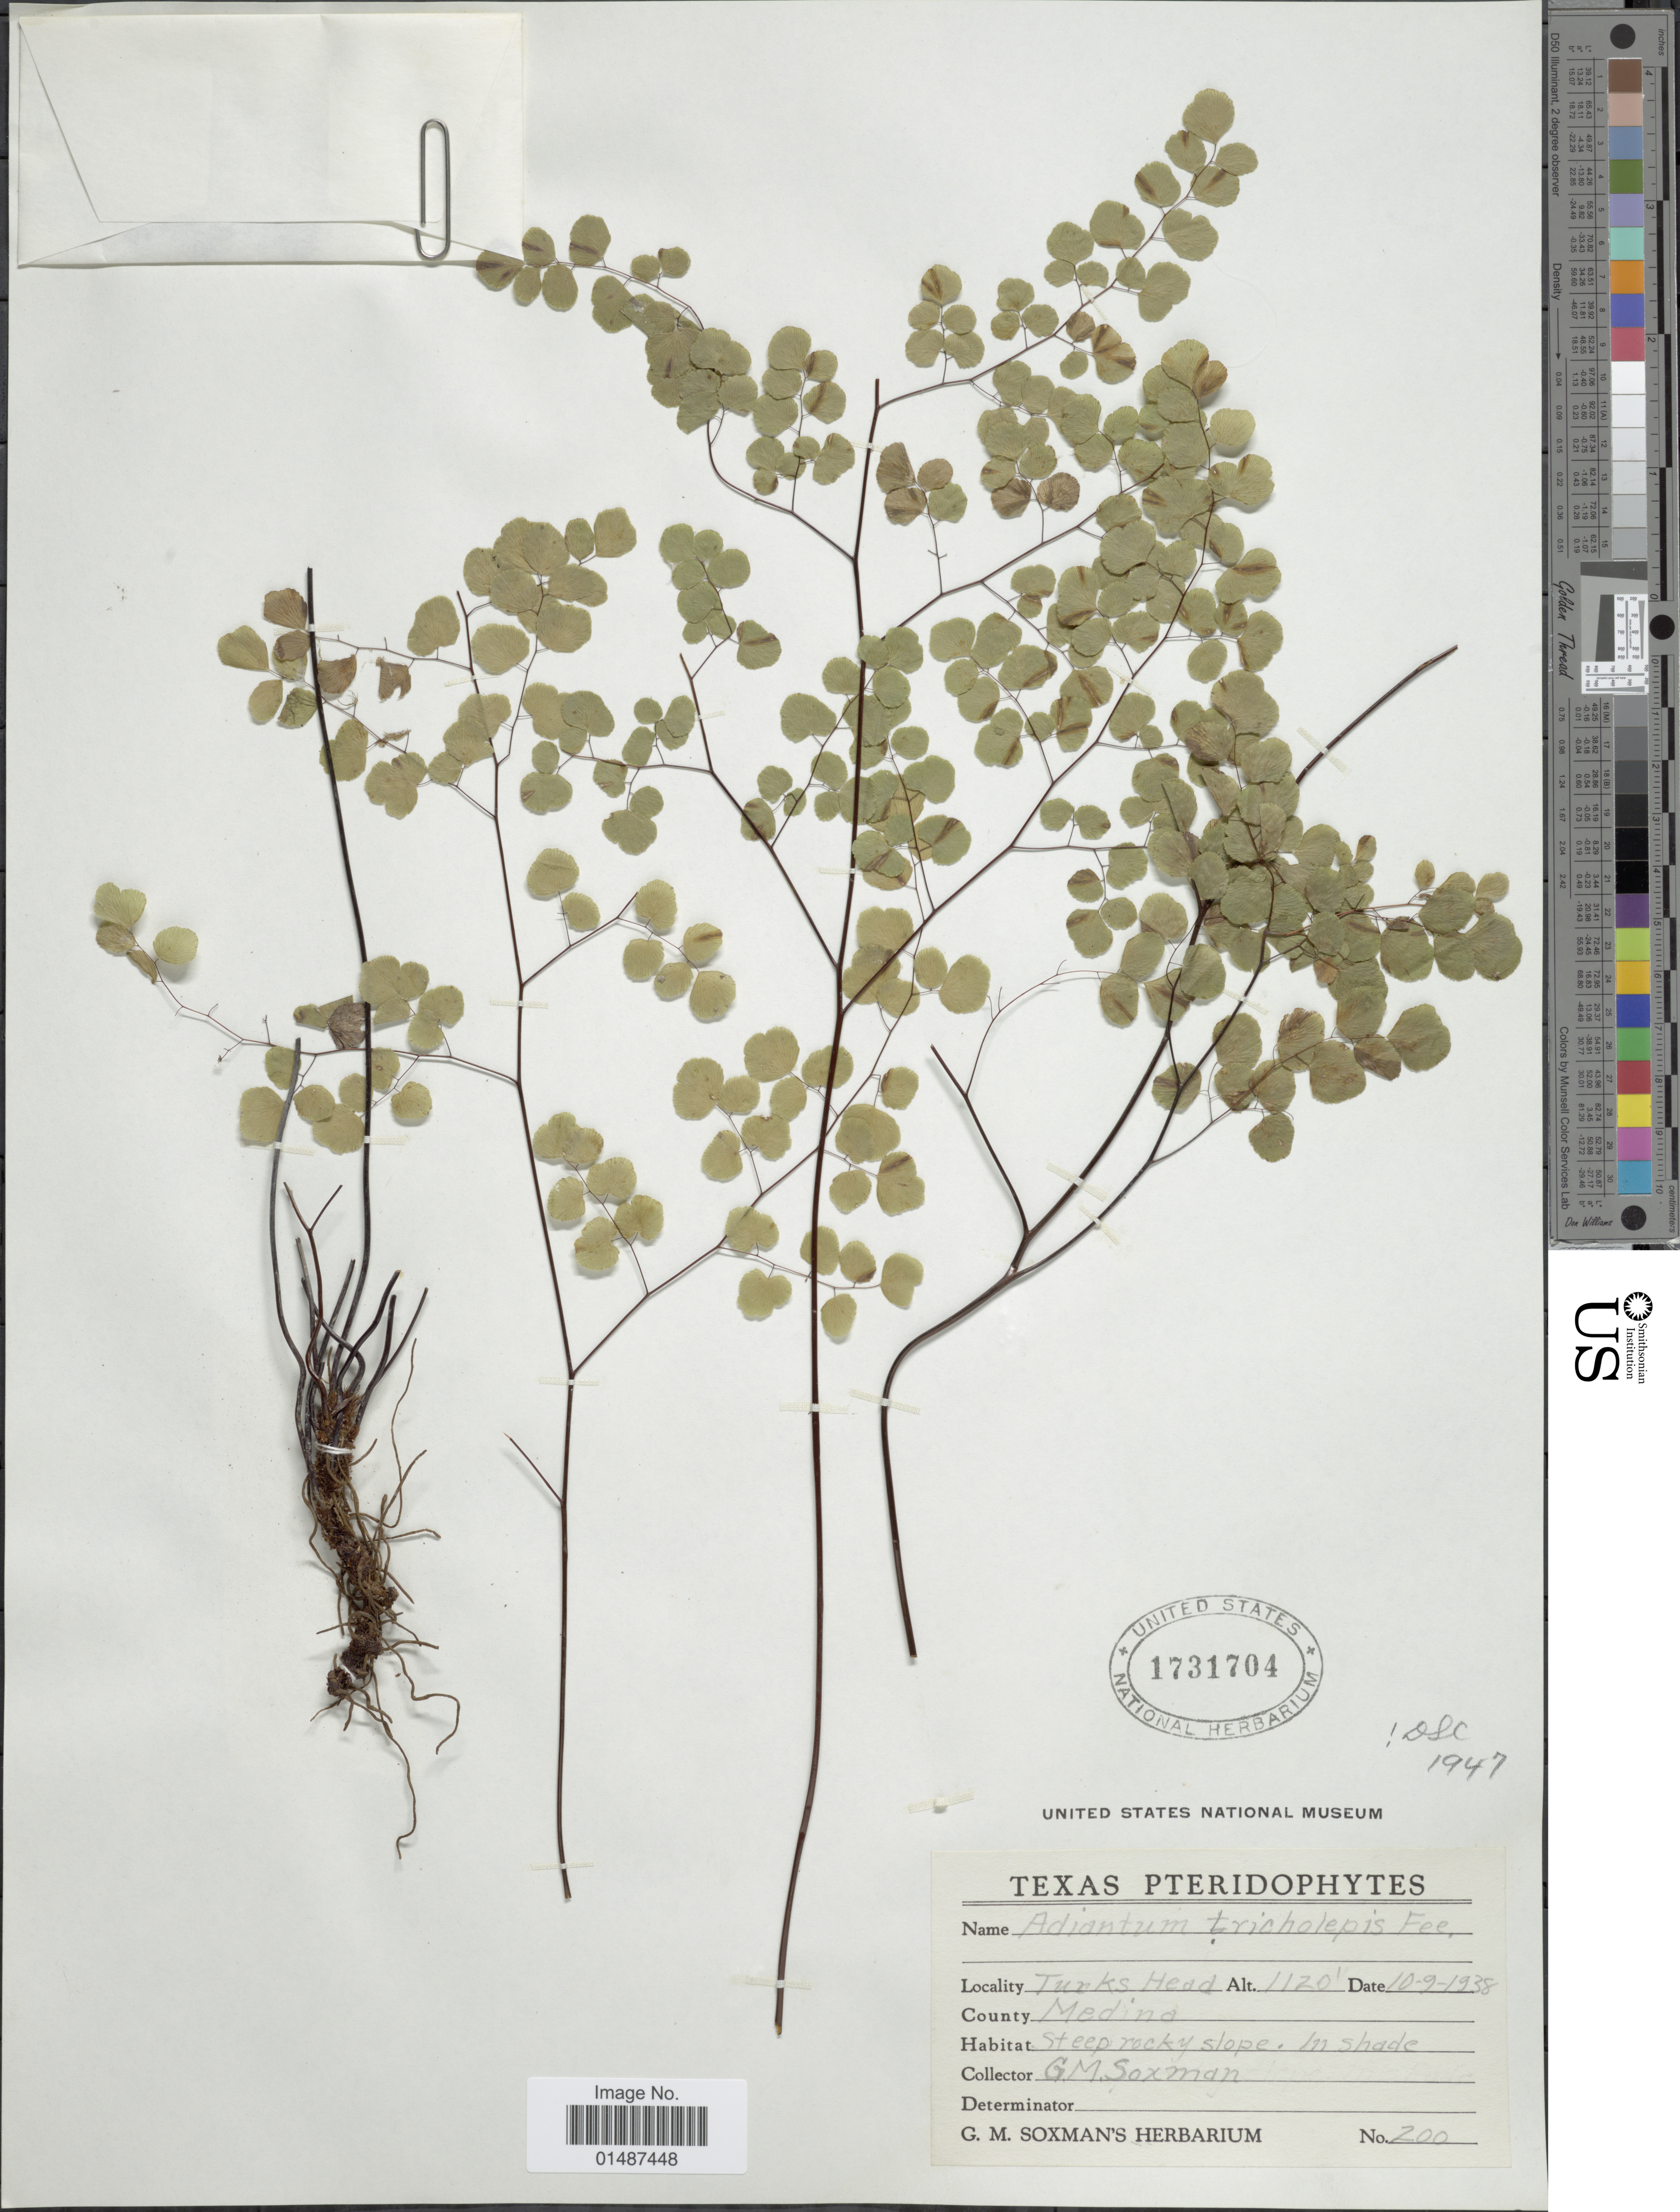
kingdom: Plantae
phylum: Tracheophyta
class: Polypodiopsida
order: Polypodiales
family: Pteridaceae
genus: Adiantum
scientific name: Adiantum tricholepis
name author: Fée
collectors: G. Soxman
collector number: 200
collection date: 1938-10-09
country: United States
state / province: Texas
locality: Tunks Head. County Medina.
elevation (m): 341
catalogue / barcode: US 1731704